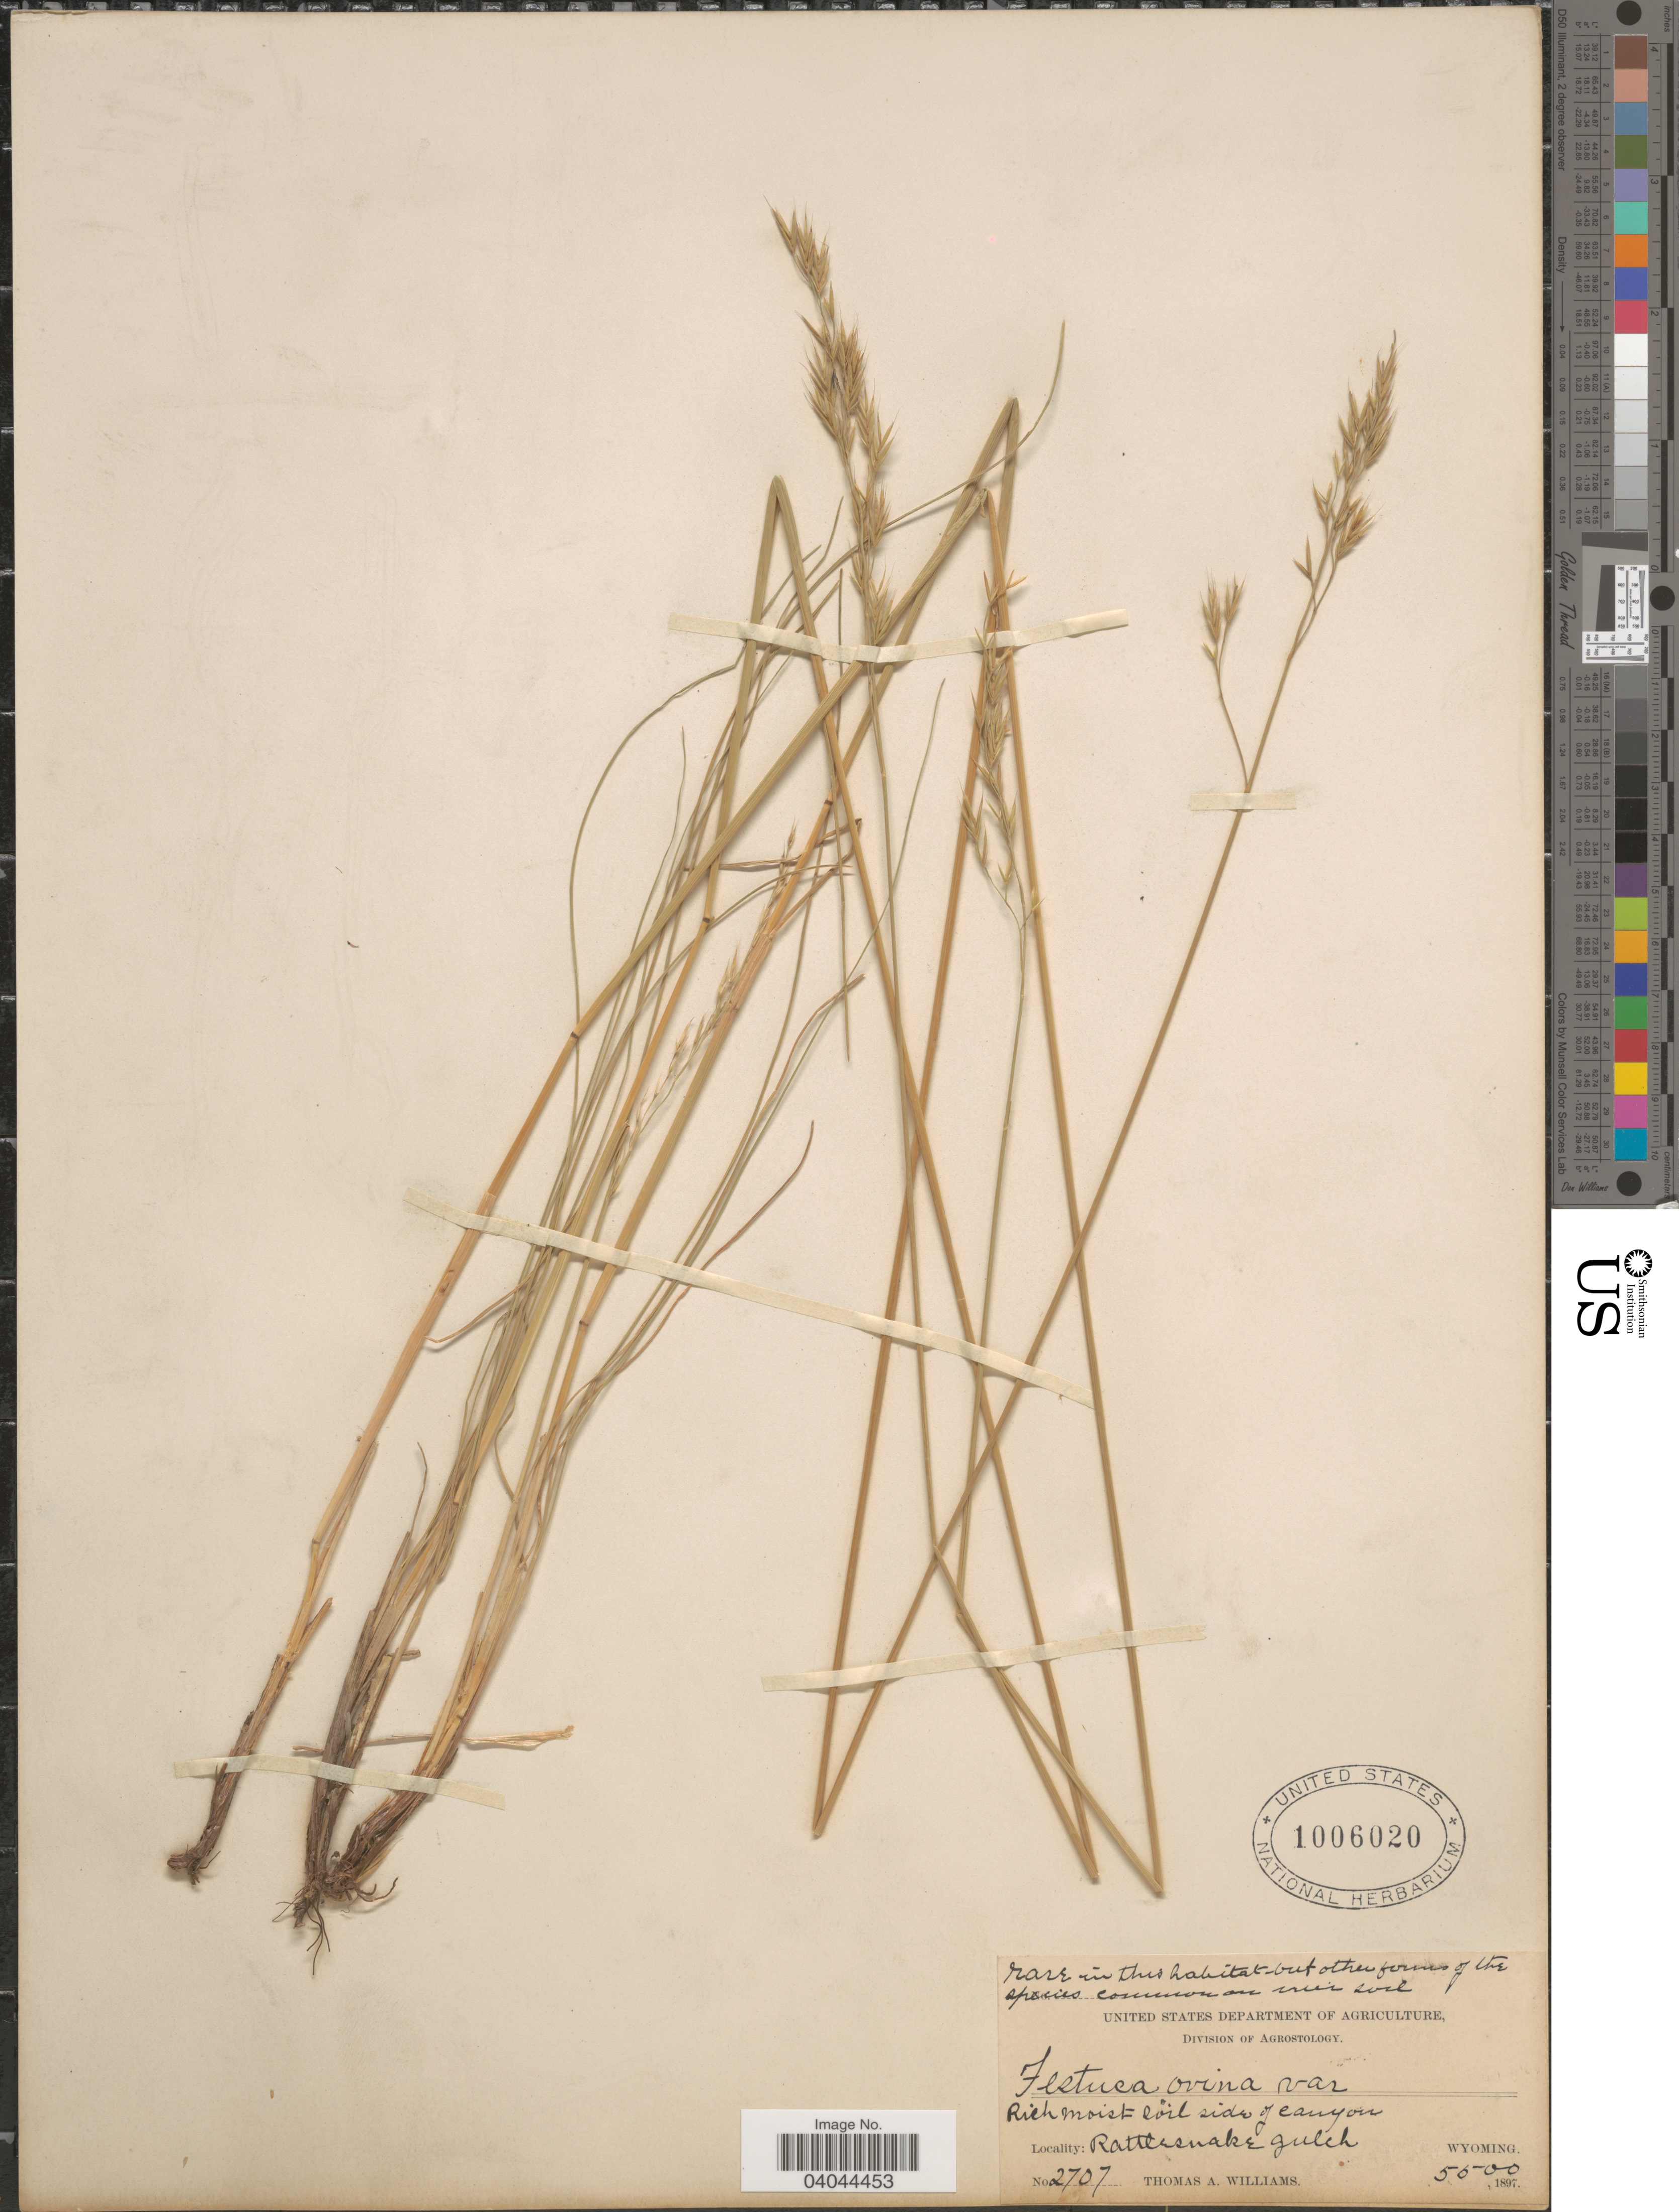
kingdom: Plantae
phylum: Tracheophyta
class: Liliopsida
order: Poales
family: Poaceae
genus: Festuca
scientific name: Festuca ovina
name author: L.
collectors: T. A. Williams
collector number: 2707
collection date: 1897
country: United States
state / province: Wyoming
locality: Rich moist soil side of canyon. Rattlesnake Gulch.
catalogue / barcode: US 1006020